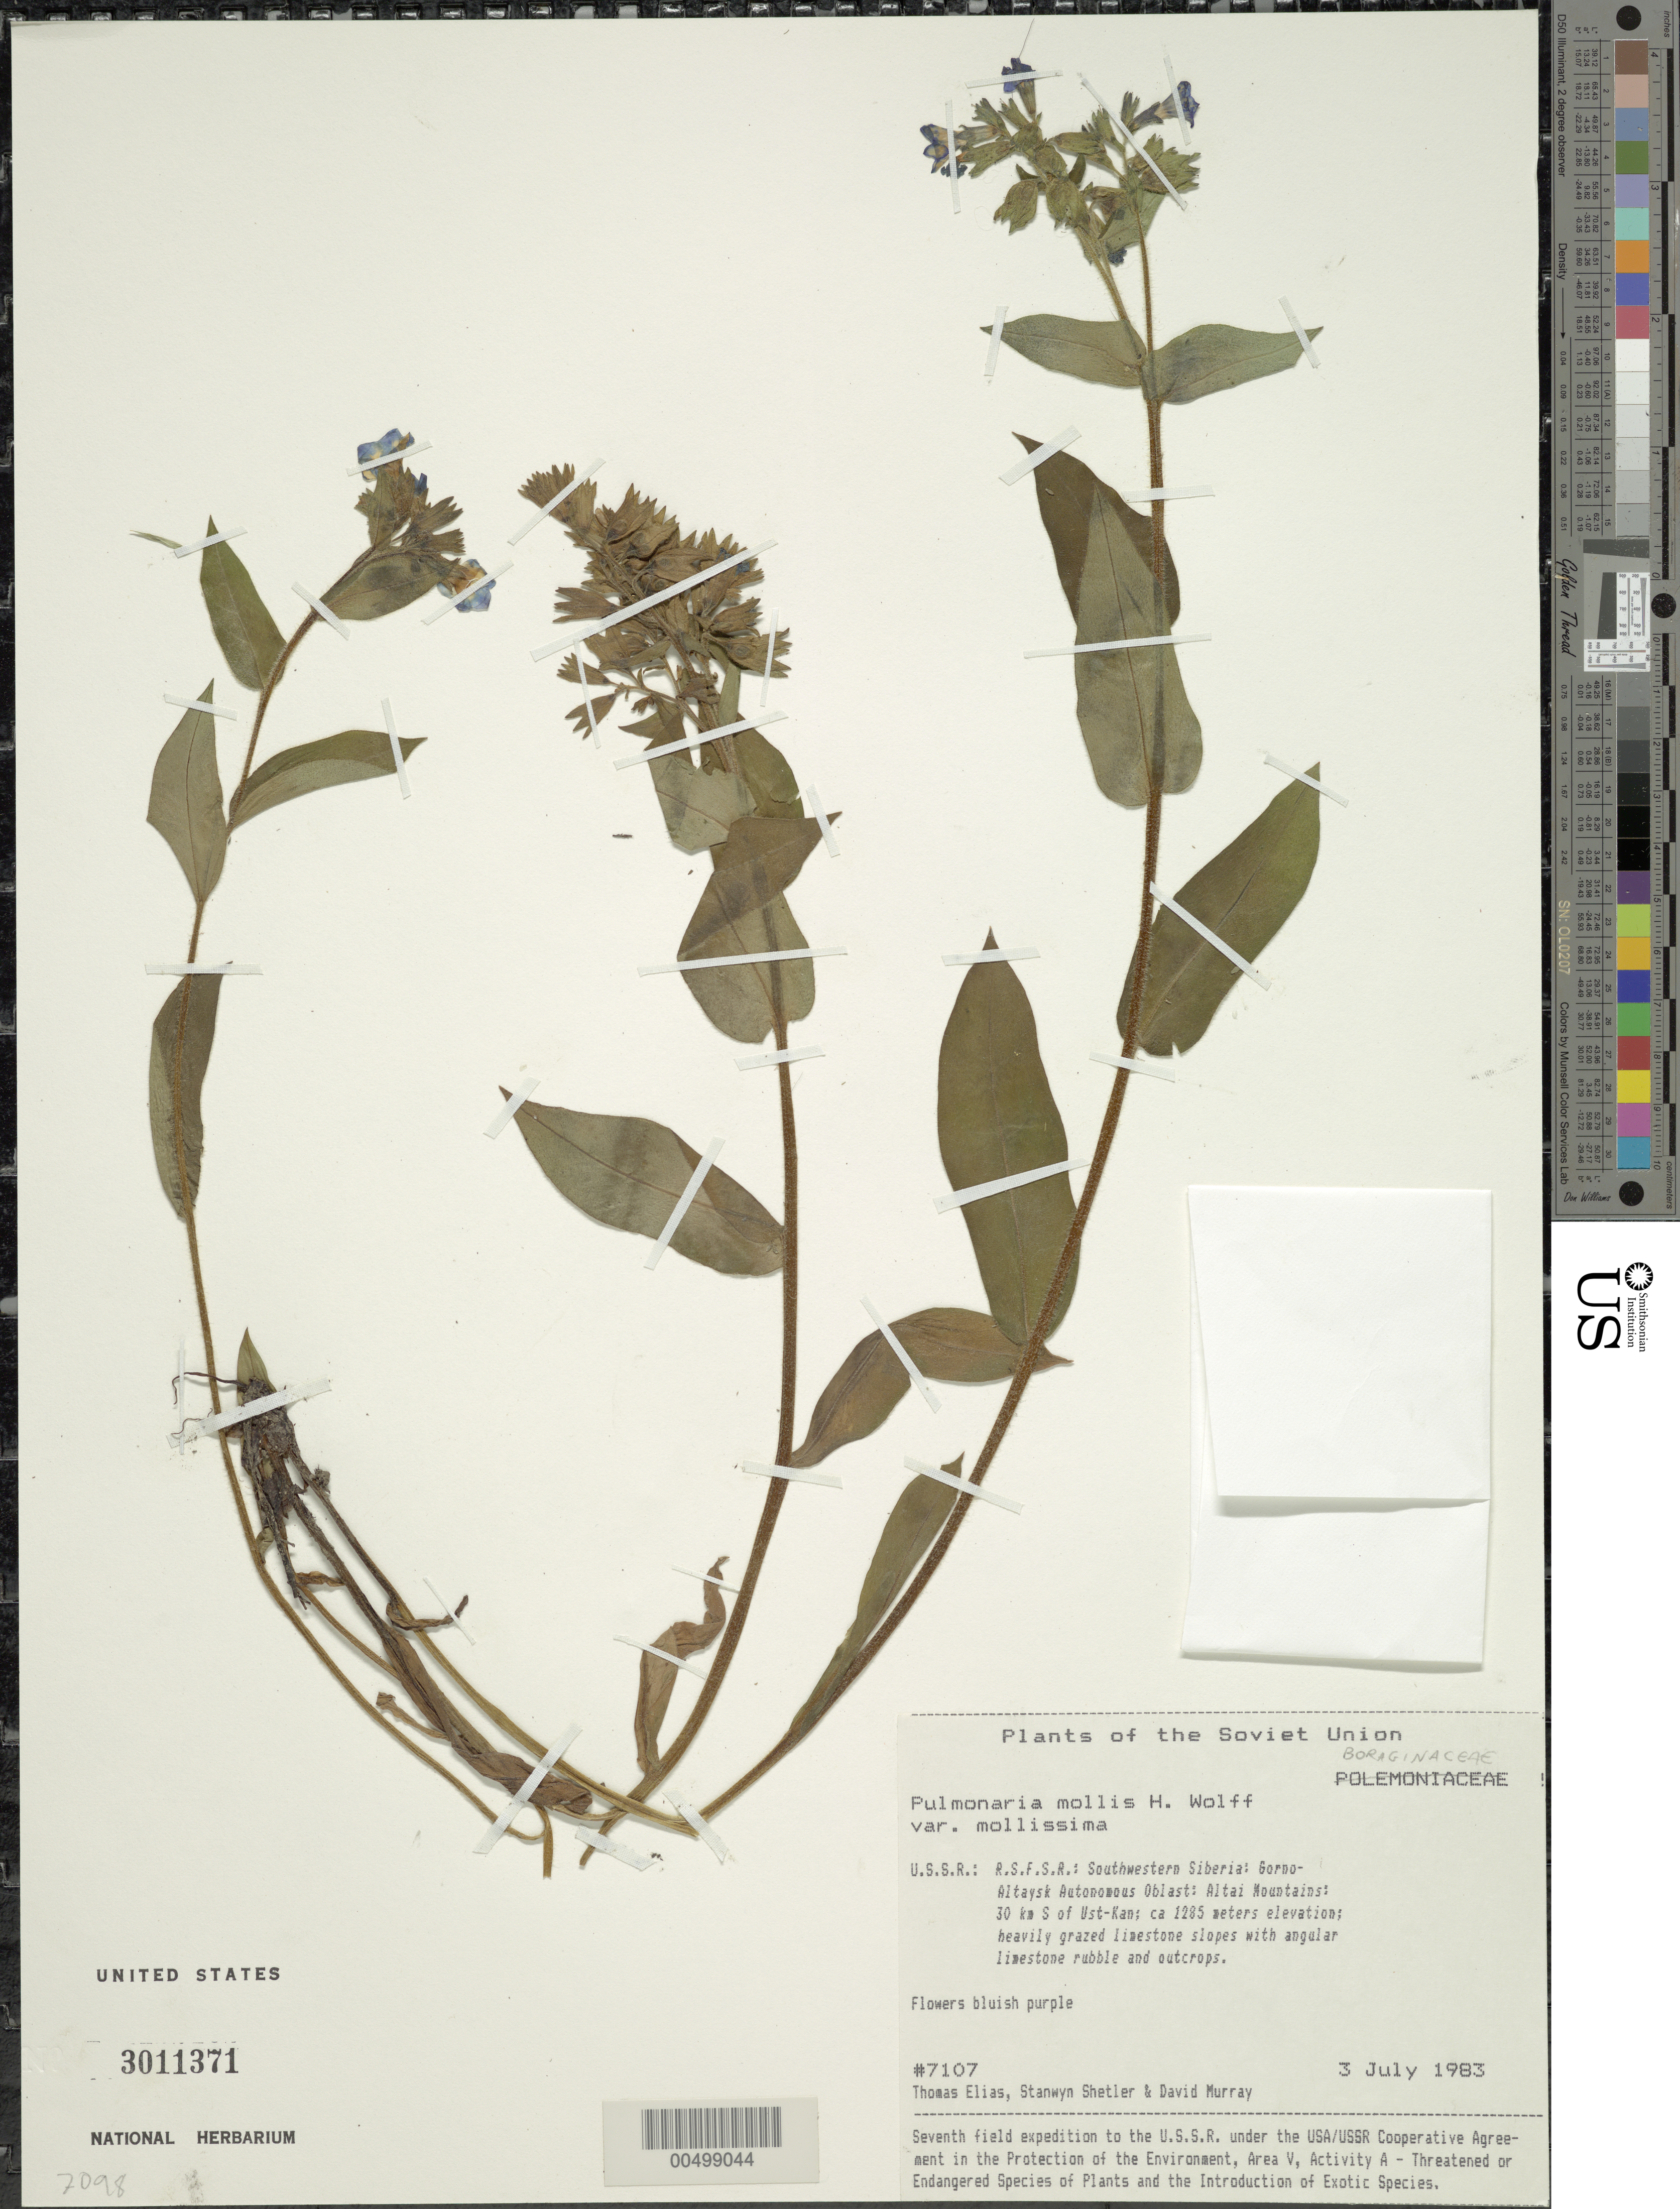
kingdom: Plantae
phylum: Tracheophyta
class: Magnoliopsida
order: Boraginales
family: Boraginaceae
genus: Pulmonaria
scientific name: Pulmonaria mollis var. mollissima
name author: H. Wolff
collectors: T. Elias, S. Shetler & D. F. Murray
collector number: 7107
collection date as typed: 03 Jul 1983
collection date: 1983-07-03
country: Russian Federation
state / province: Altai Republic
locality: Altai Mountains, 30 km S of Ust-Kan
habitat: heavily grazed limestone slopes with angular limestone rubble and outcrops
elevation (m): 1285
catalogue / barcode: US 3011371